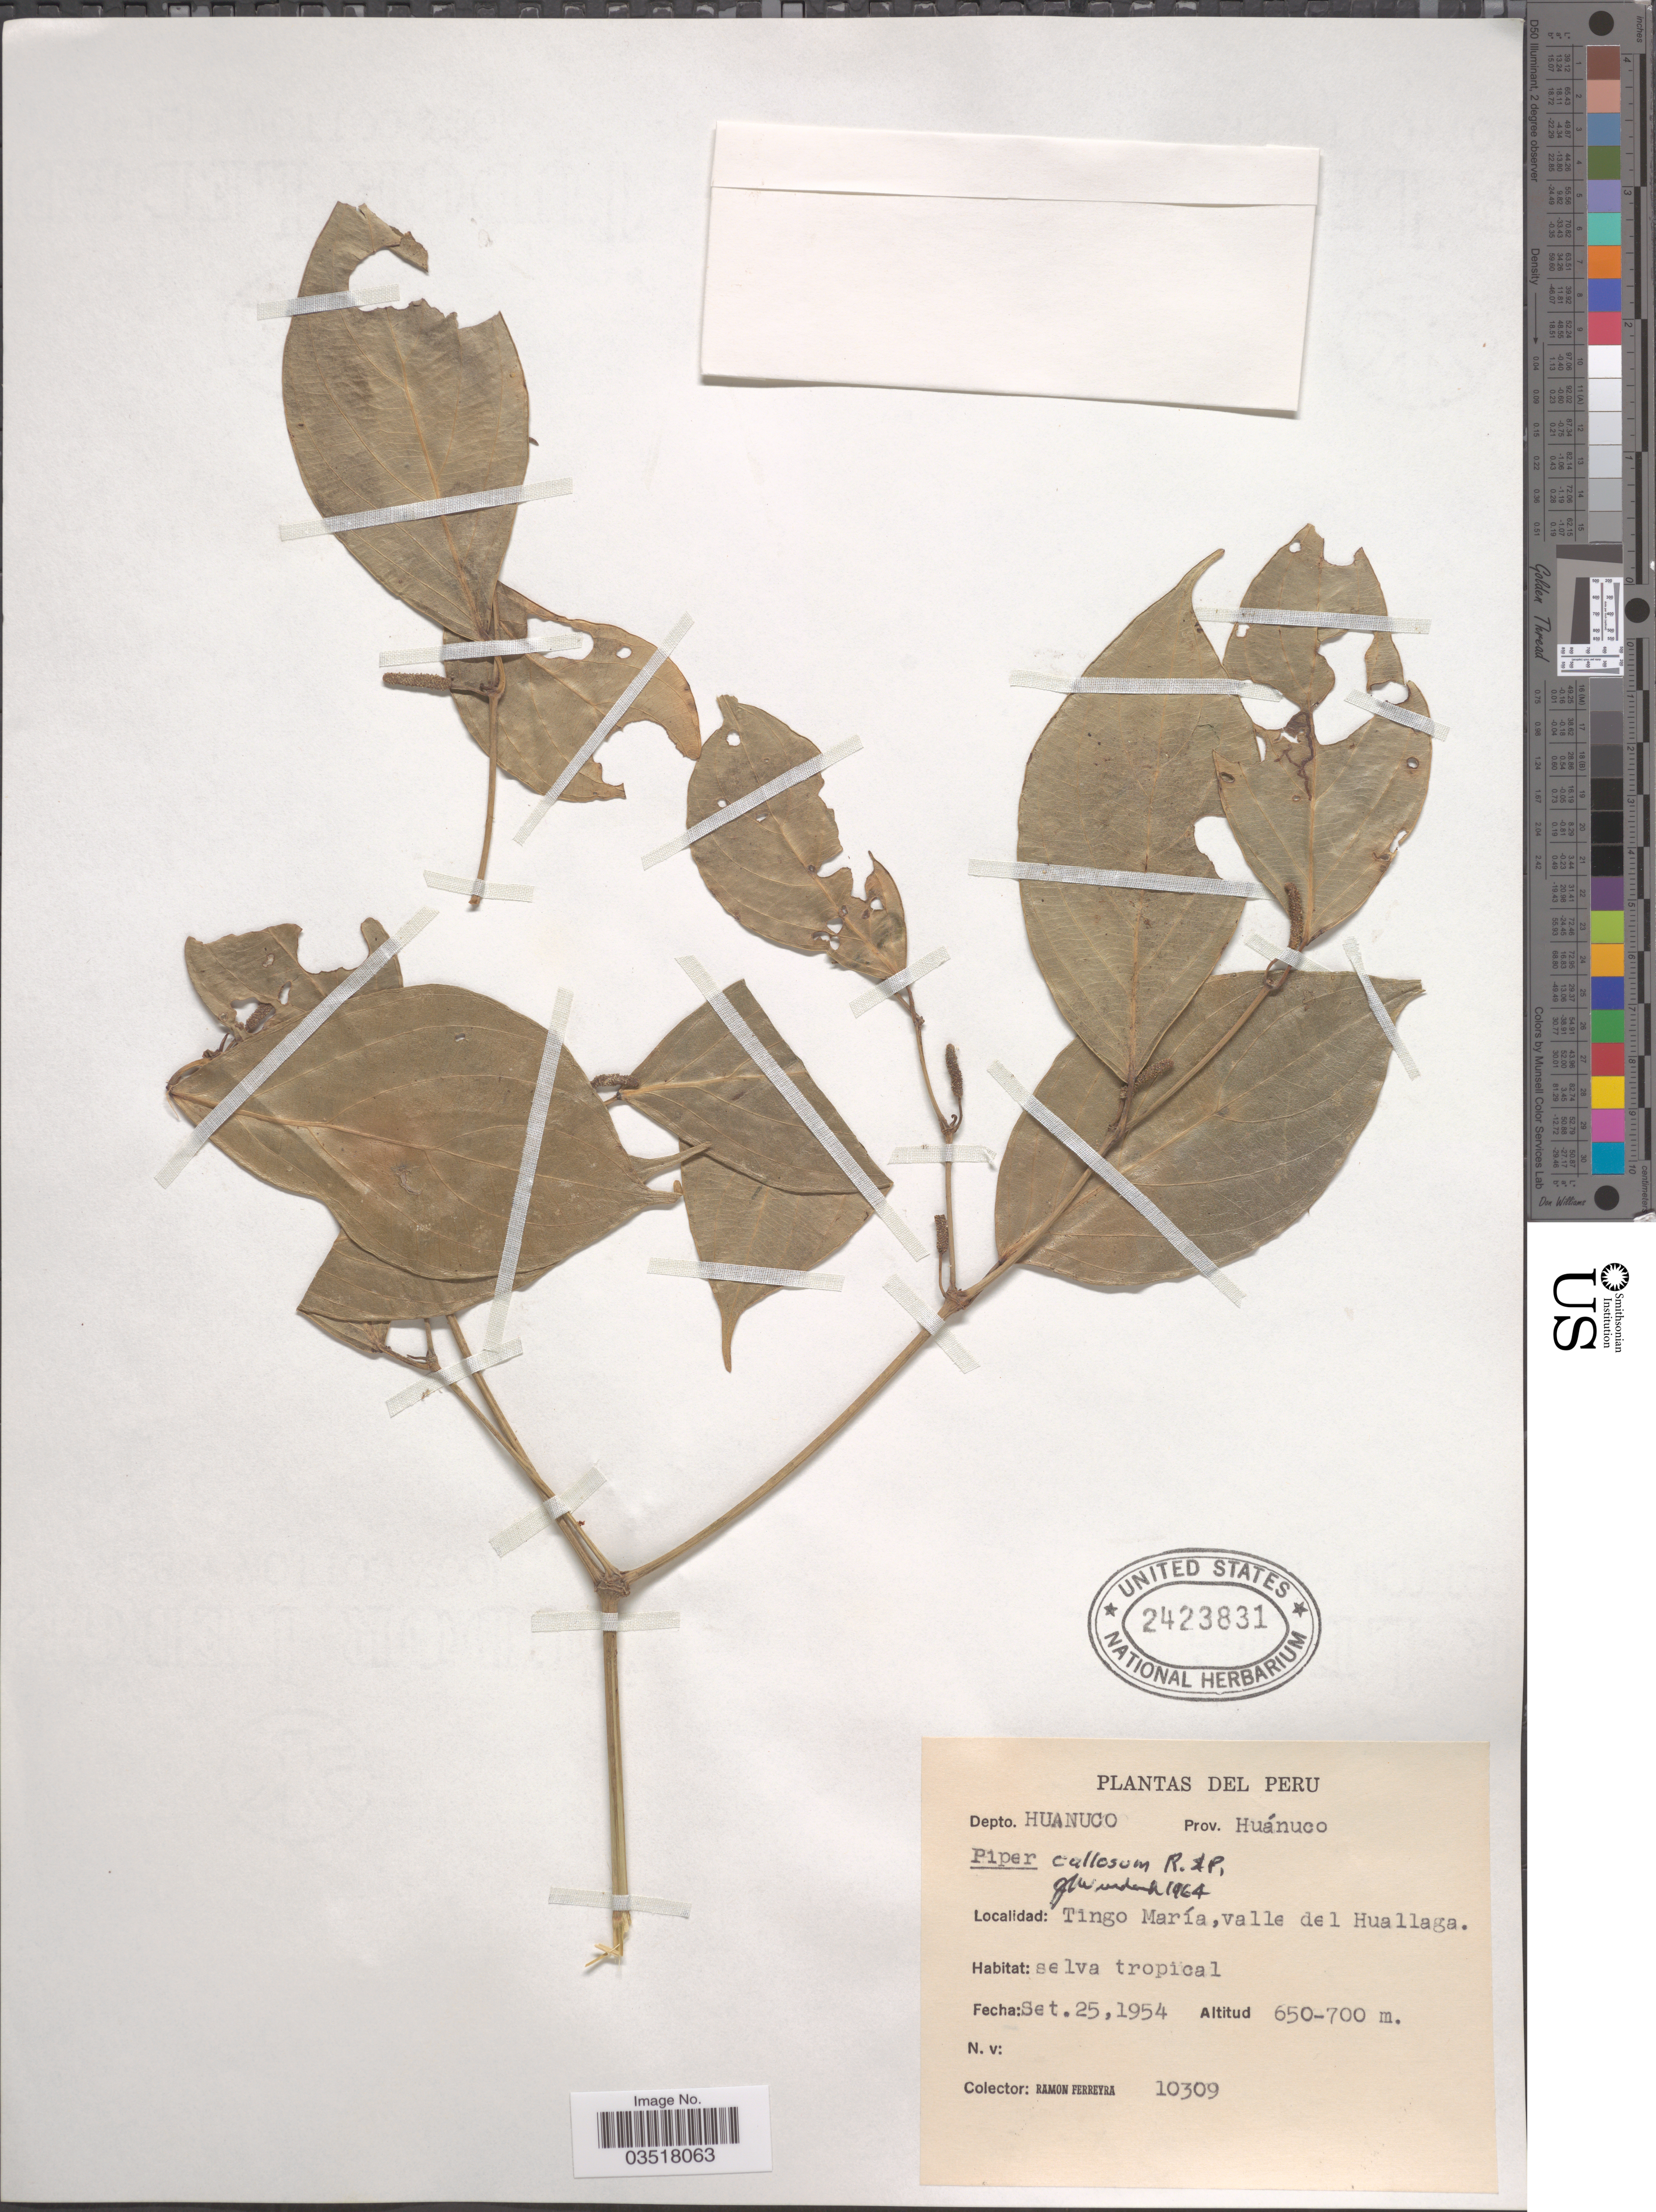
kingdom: Plantae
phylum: Tracheophyta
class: Magnoliopsida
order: Piperales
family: Piperaceae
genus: Piper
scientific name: Piper callosum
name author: Ruiz & Pav.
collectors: R. A. Ferreyra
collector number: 10309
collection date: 1954-09-25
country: Peru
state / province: Huánuco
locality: Depto. Huanuco. Prov. Huánuco. Tingo María, valle del Huallaga.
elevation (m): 650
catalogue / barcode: US 2423831